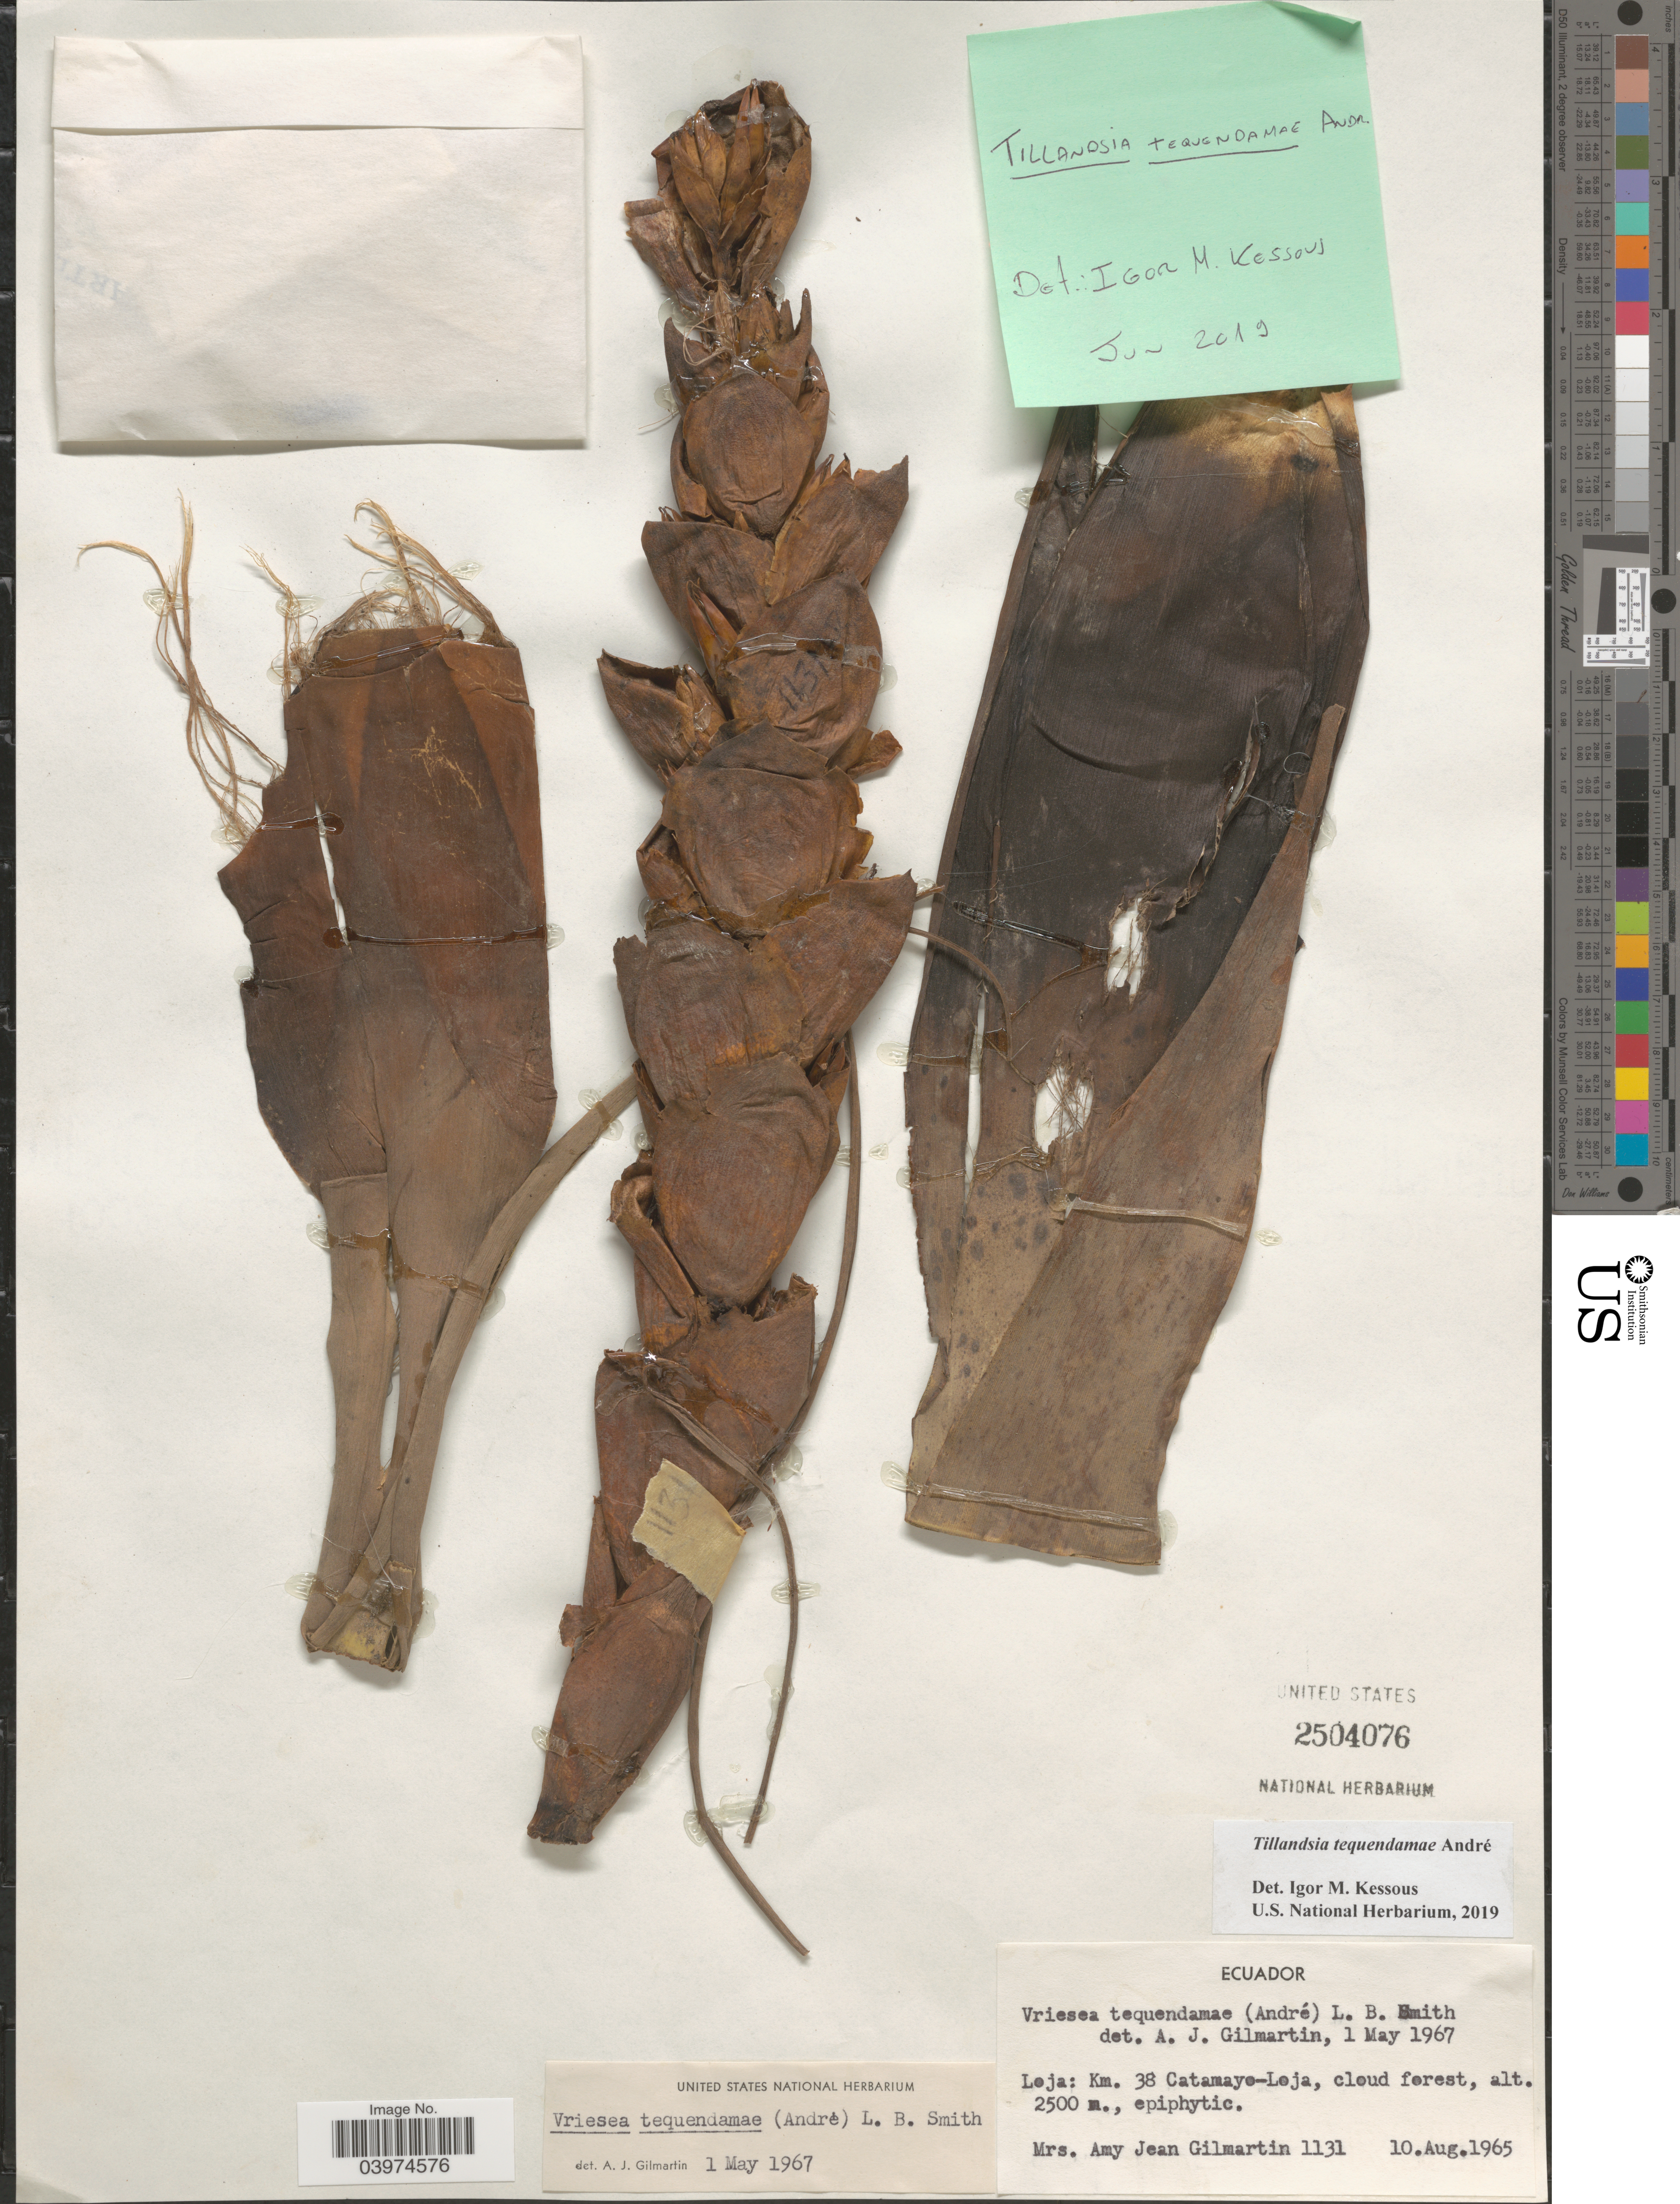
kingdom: Plantae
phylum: Tracheophyta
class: Liliopsida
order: Poales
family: Bromeliaceae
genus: Tillandsia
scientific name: Tillandsia tequendamae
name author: André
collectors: A. J. Gilmartin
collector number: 1131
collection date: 1965-08-10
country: Ecuador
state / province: Loja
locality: Km. 38 Catamayo-Loja, cloud forest.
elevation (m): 2500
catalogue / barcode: US 2504076